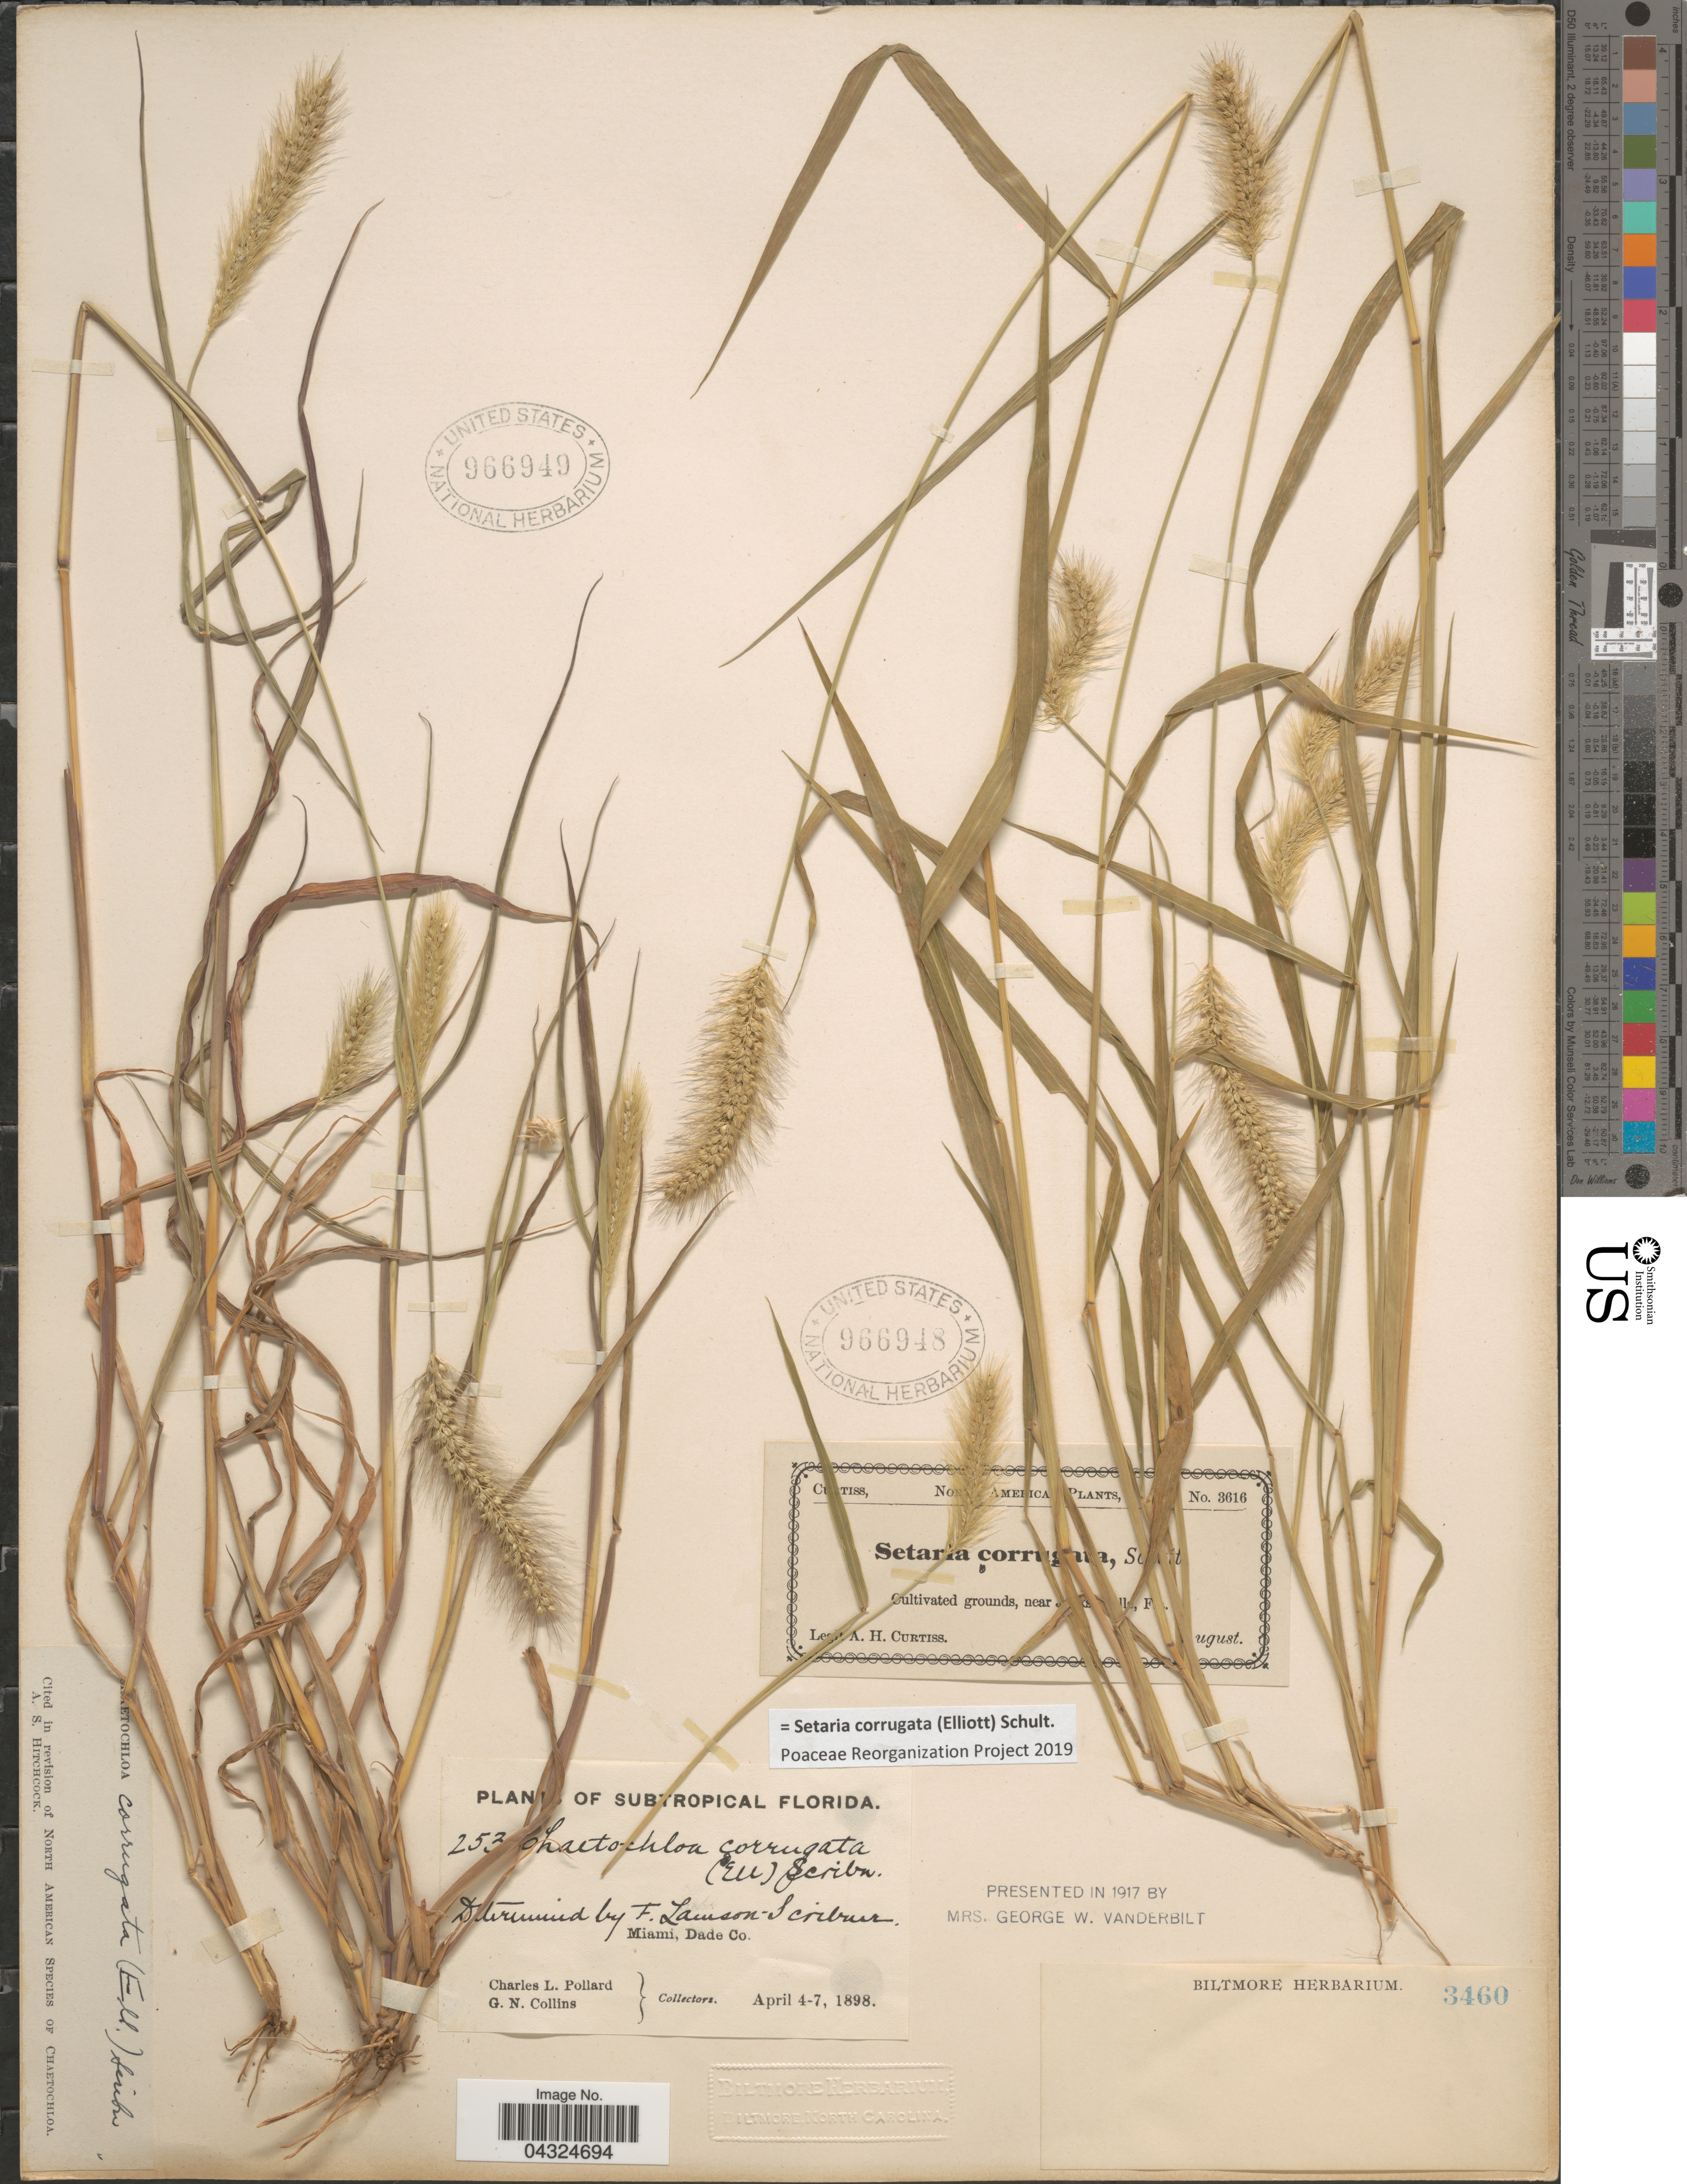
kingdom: Plantae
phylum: Tracheophyta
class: Liliopsida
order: Poales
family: Poaceae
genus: Setaria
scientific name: Setaria corrugata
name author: (Elliott) Schult.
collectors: C. L. Pollard & G. Collins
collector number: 253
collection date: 1898-04-04/1898-04-07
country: United States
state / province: Florida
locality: Subtropical Florida. Miami, Dade Co.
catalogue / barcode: US 966949-2